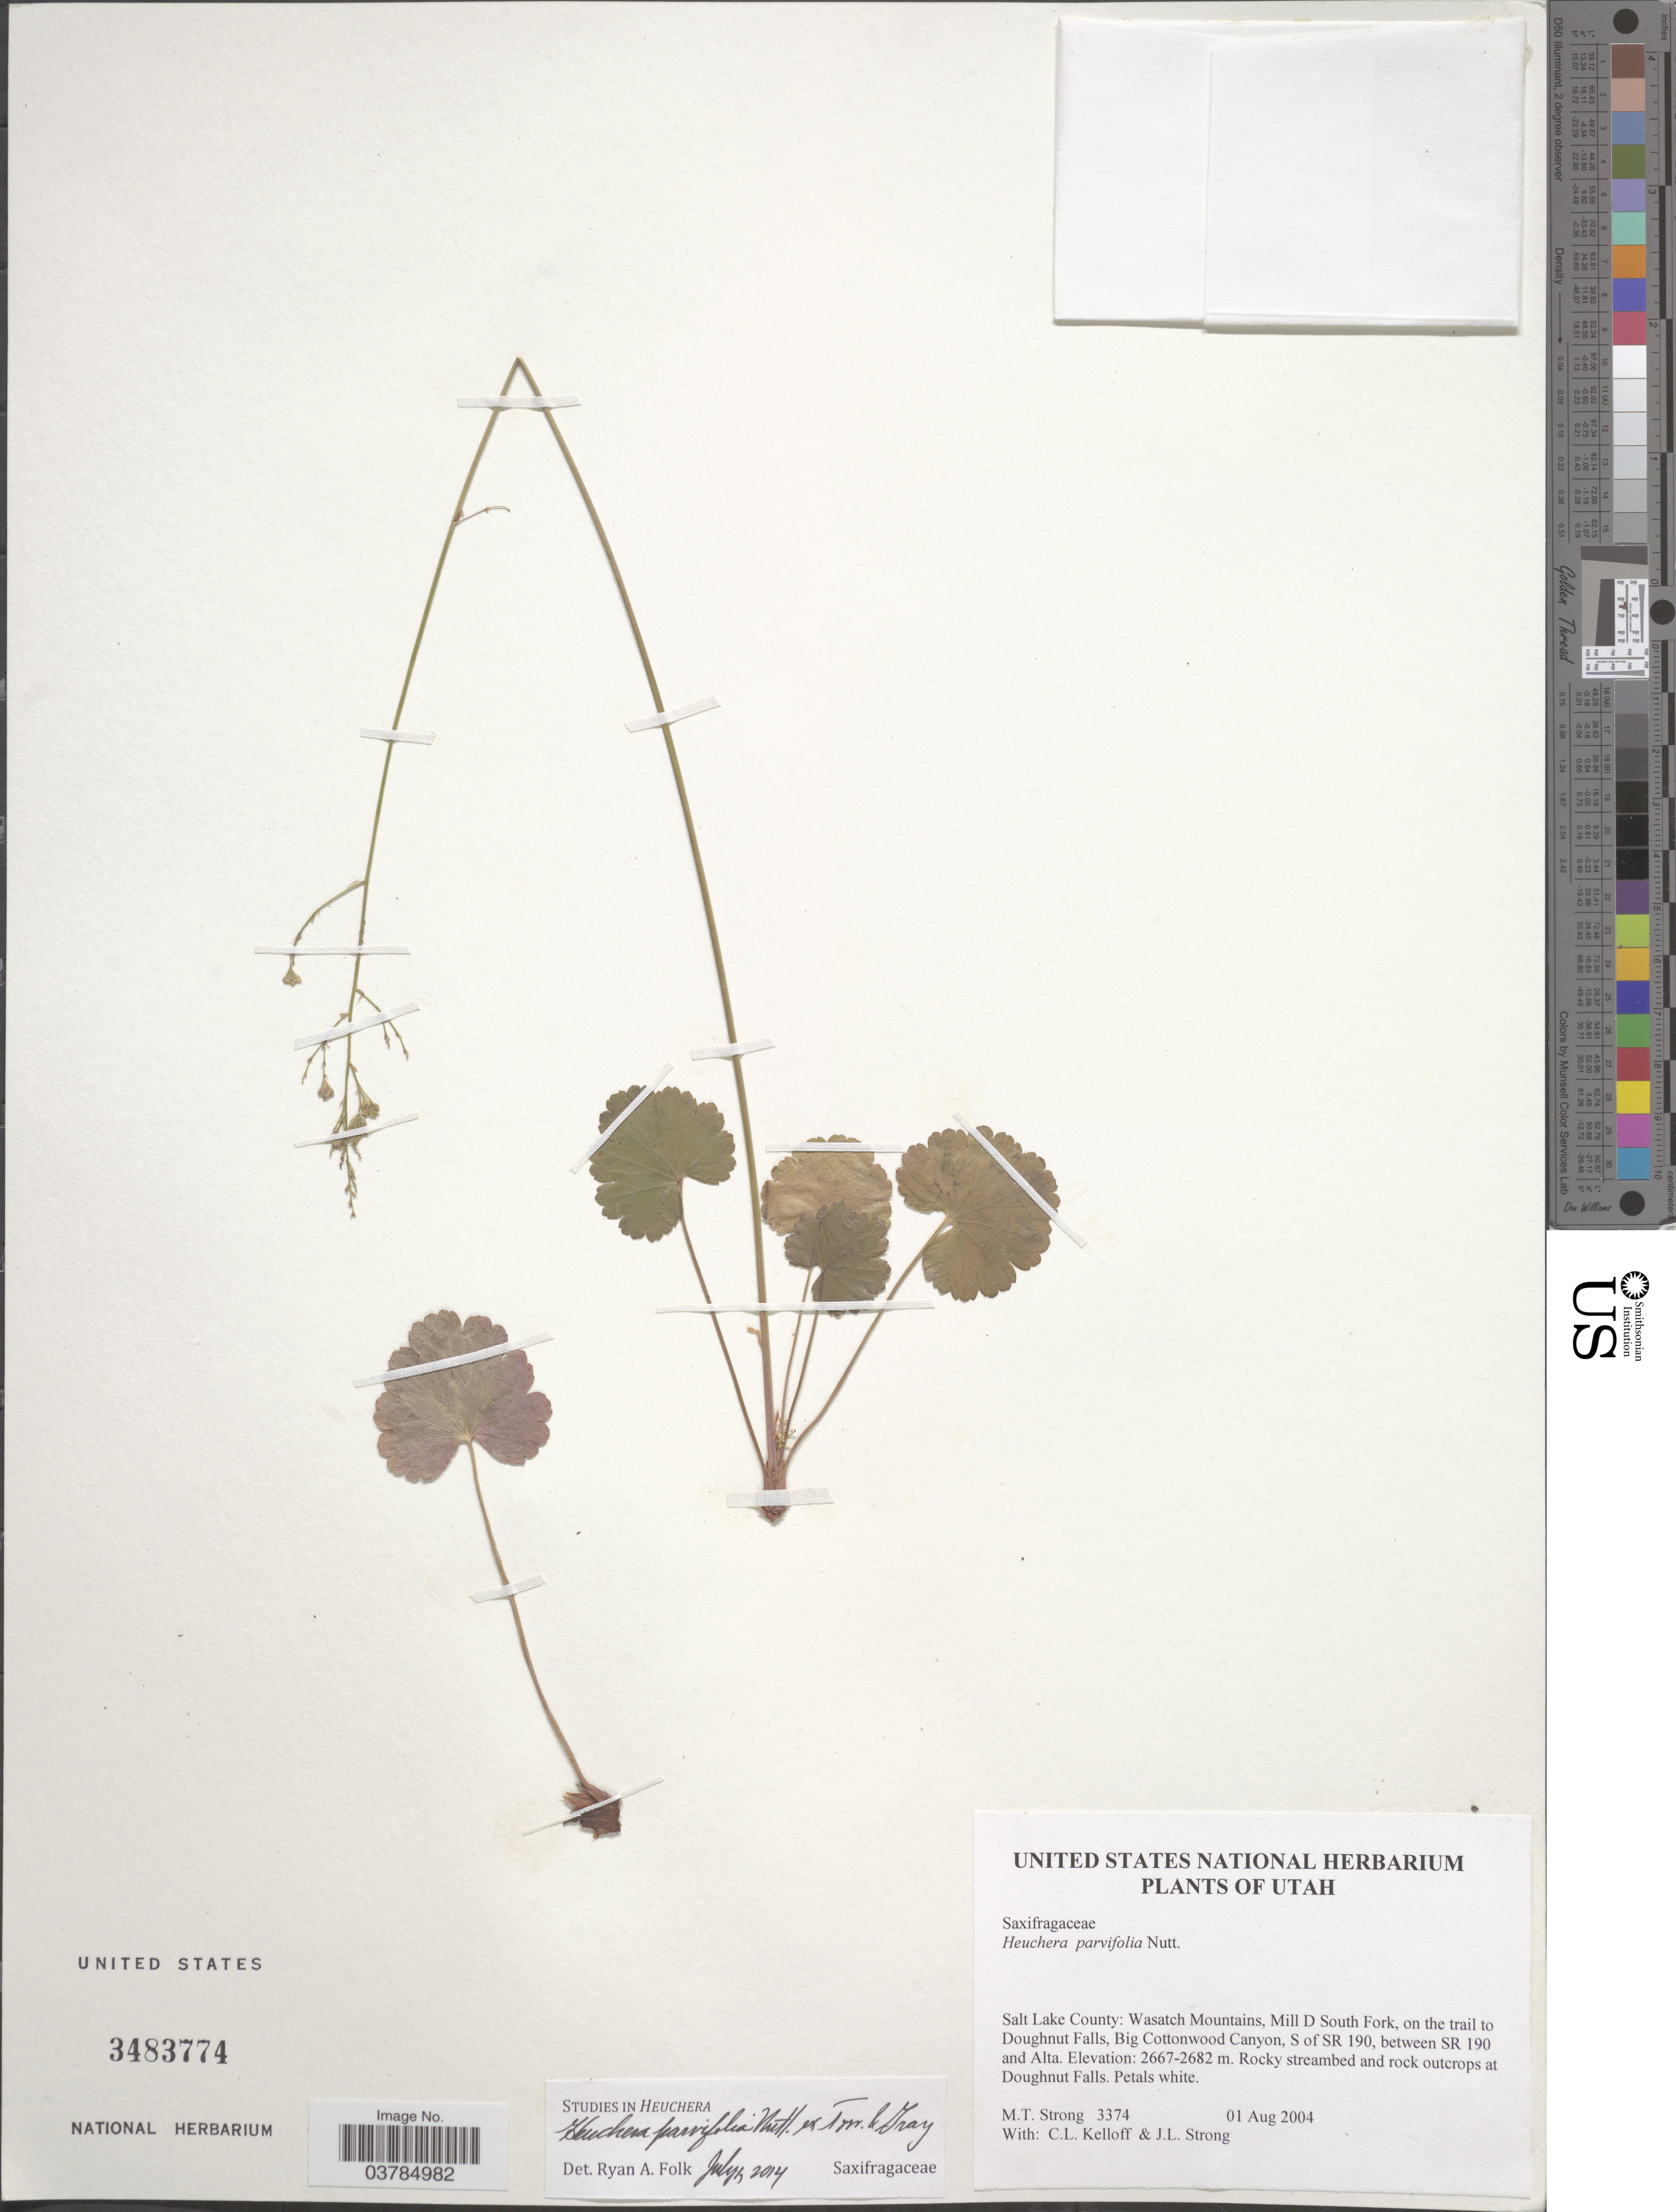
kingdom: Plantae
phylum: Tracheophyta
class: Magnoliopsida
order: Saxifragales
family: Saxifragaceae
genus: Heuchera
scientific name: Heuchera parvifolia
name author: Nutt.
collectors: M. T. Strong, C. L. Kelloff & J. L. Strong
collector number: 3374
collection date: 2004-08-01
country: United States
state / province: Utah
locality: Salt Lake County: Wasatch Mountains, Mill D South Fork, on the trail to Doughnut Falls, Big Cottonwood Canyon, S of SR 190, between SR 190 and Alta.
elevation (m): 2667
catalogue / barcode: US 3483774